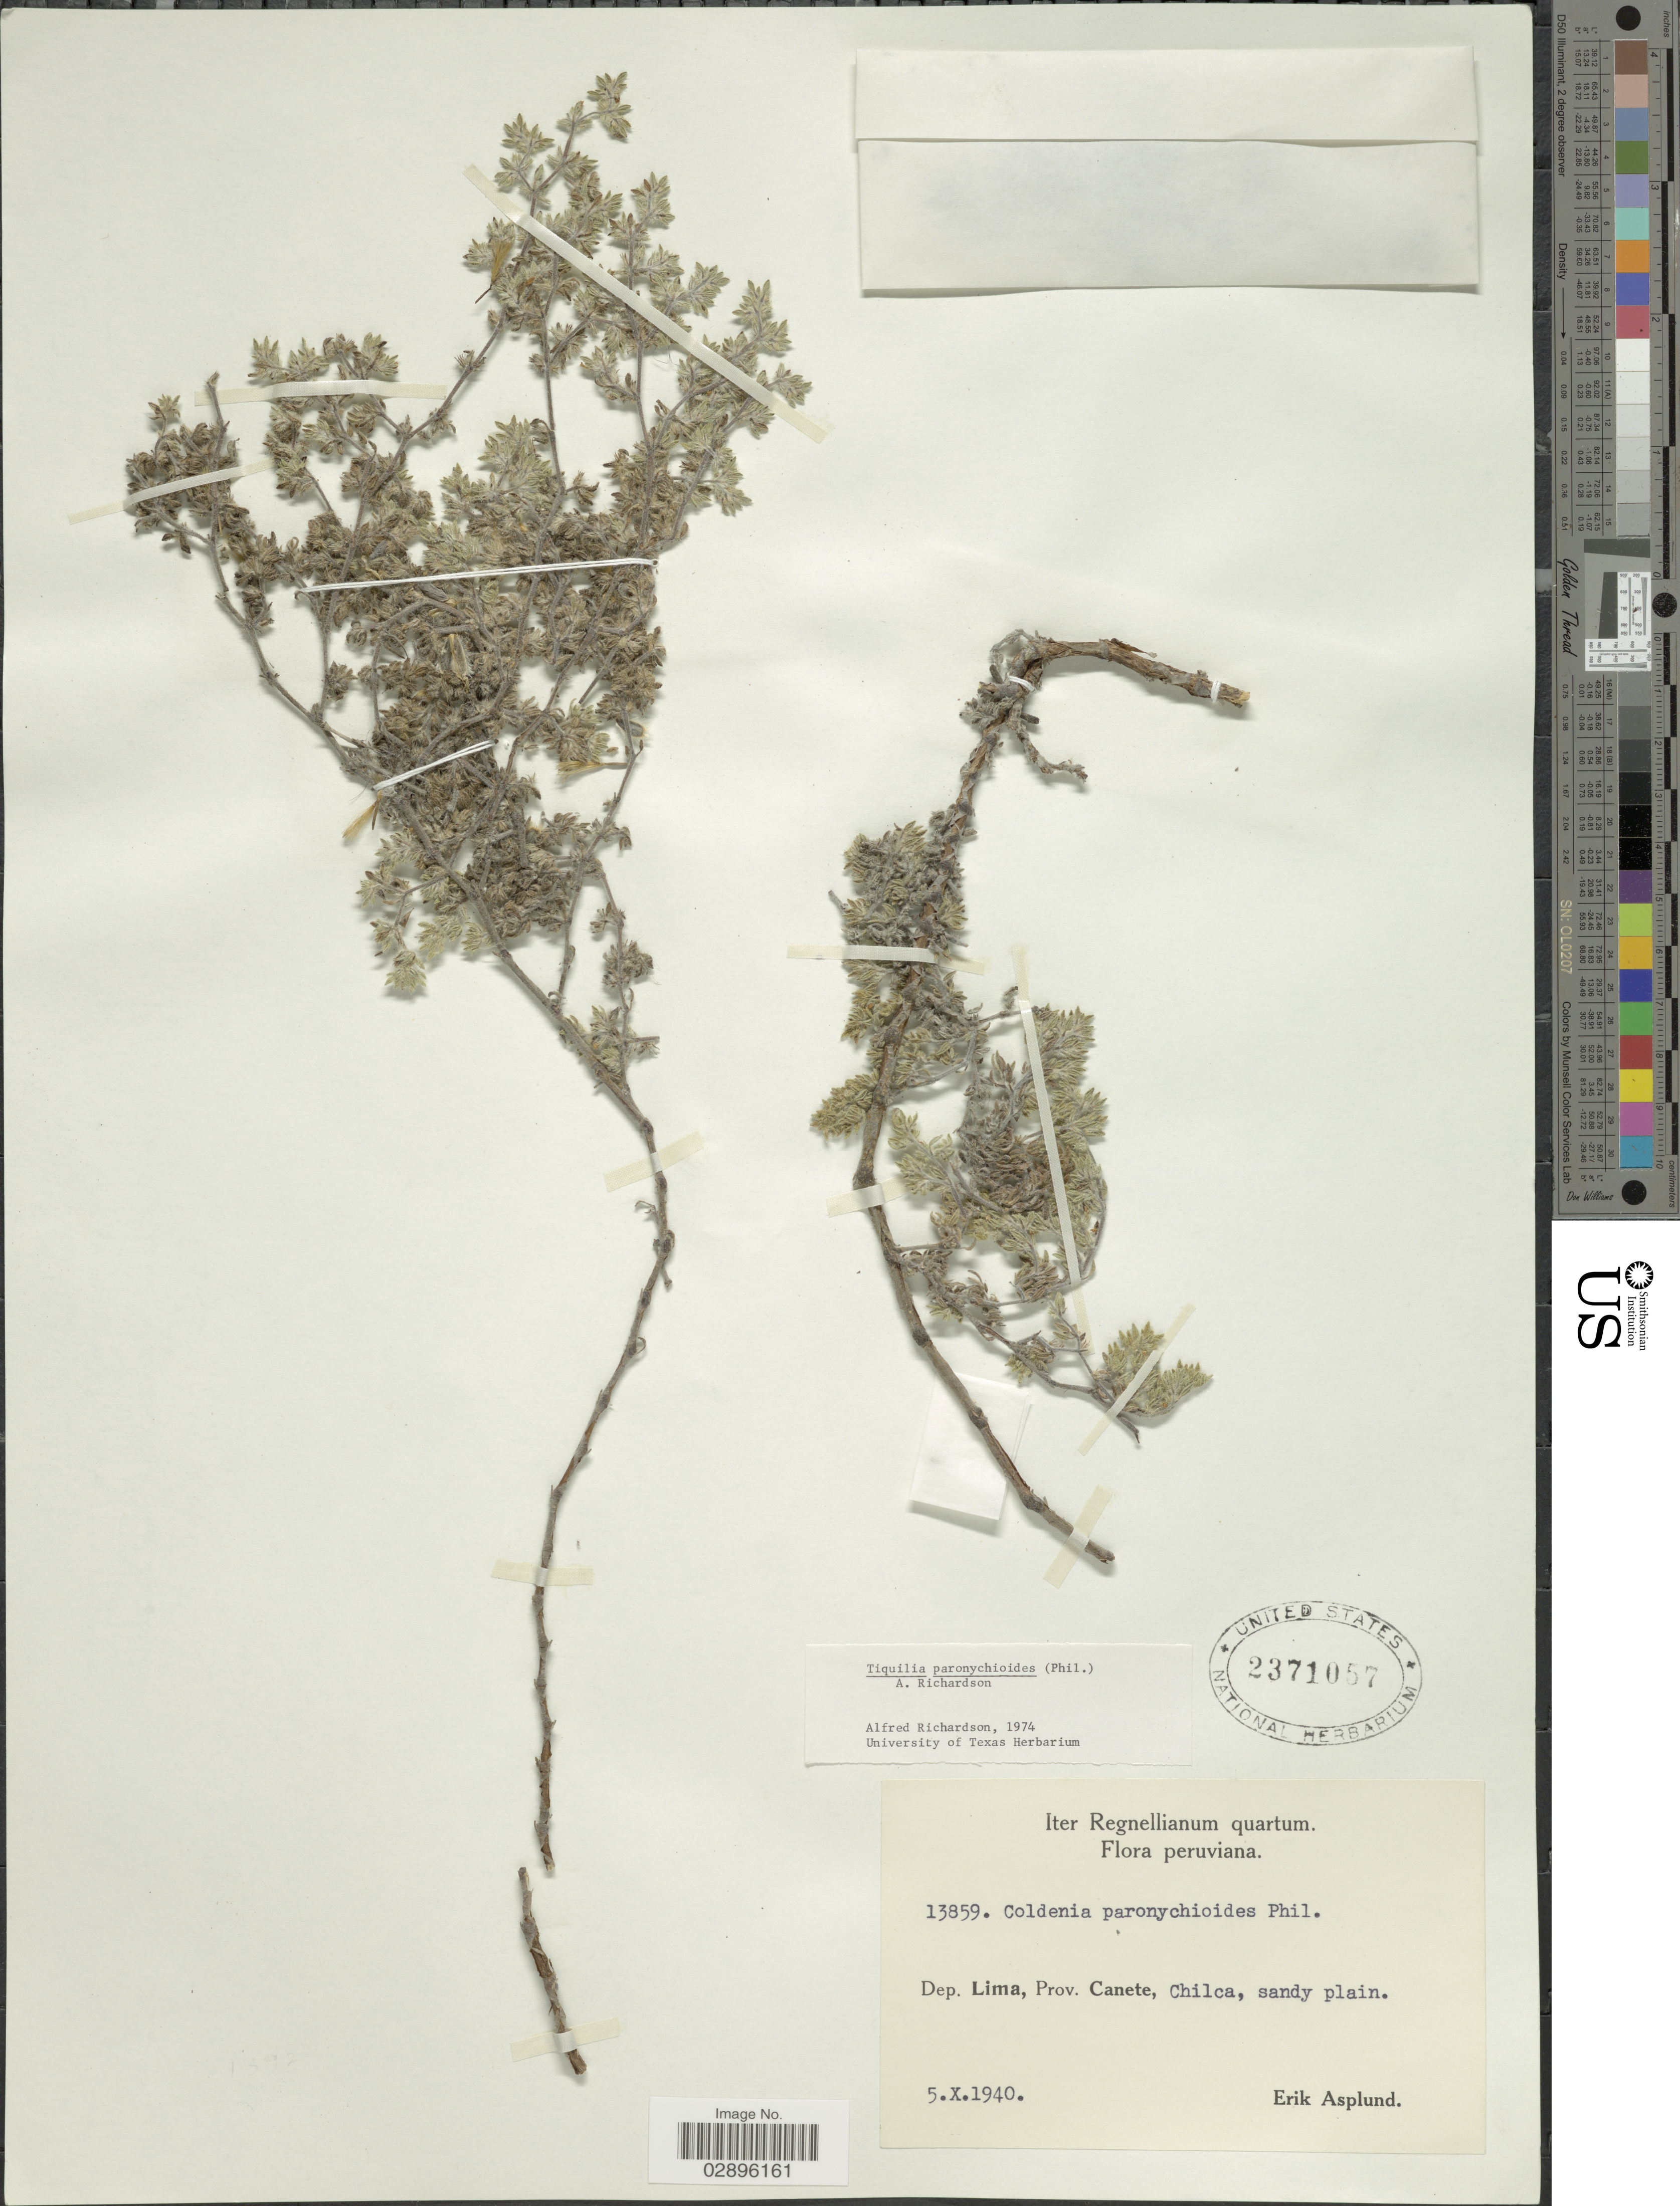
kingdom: Plantae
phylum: Tracheophyta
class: Magnoliopsida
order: Boraginales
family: Ehretiaceae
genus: Tiquilia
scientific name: Tiquilia paronychioides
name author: (Phil.) A.T. Richardson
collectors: E. Asplund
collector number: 13859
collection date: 1940-10-05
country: Peru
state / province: Lima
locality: Dep. Lima, Prov. Canete, Chilca, sandy plain.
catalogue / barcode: US 2371057